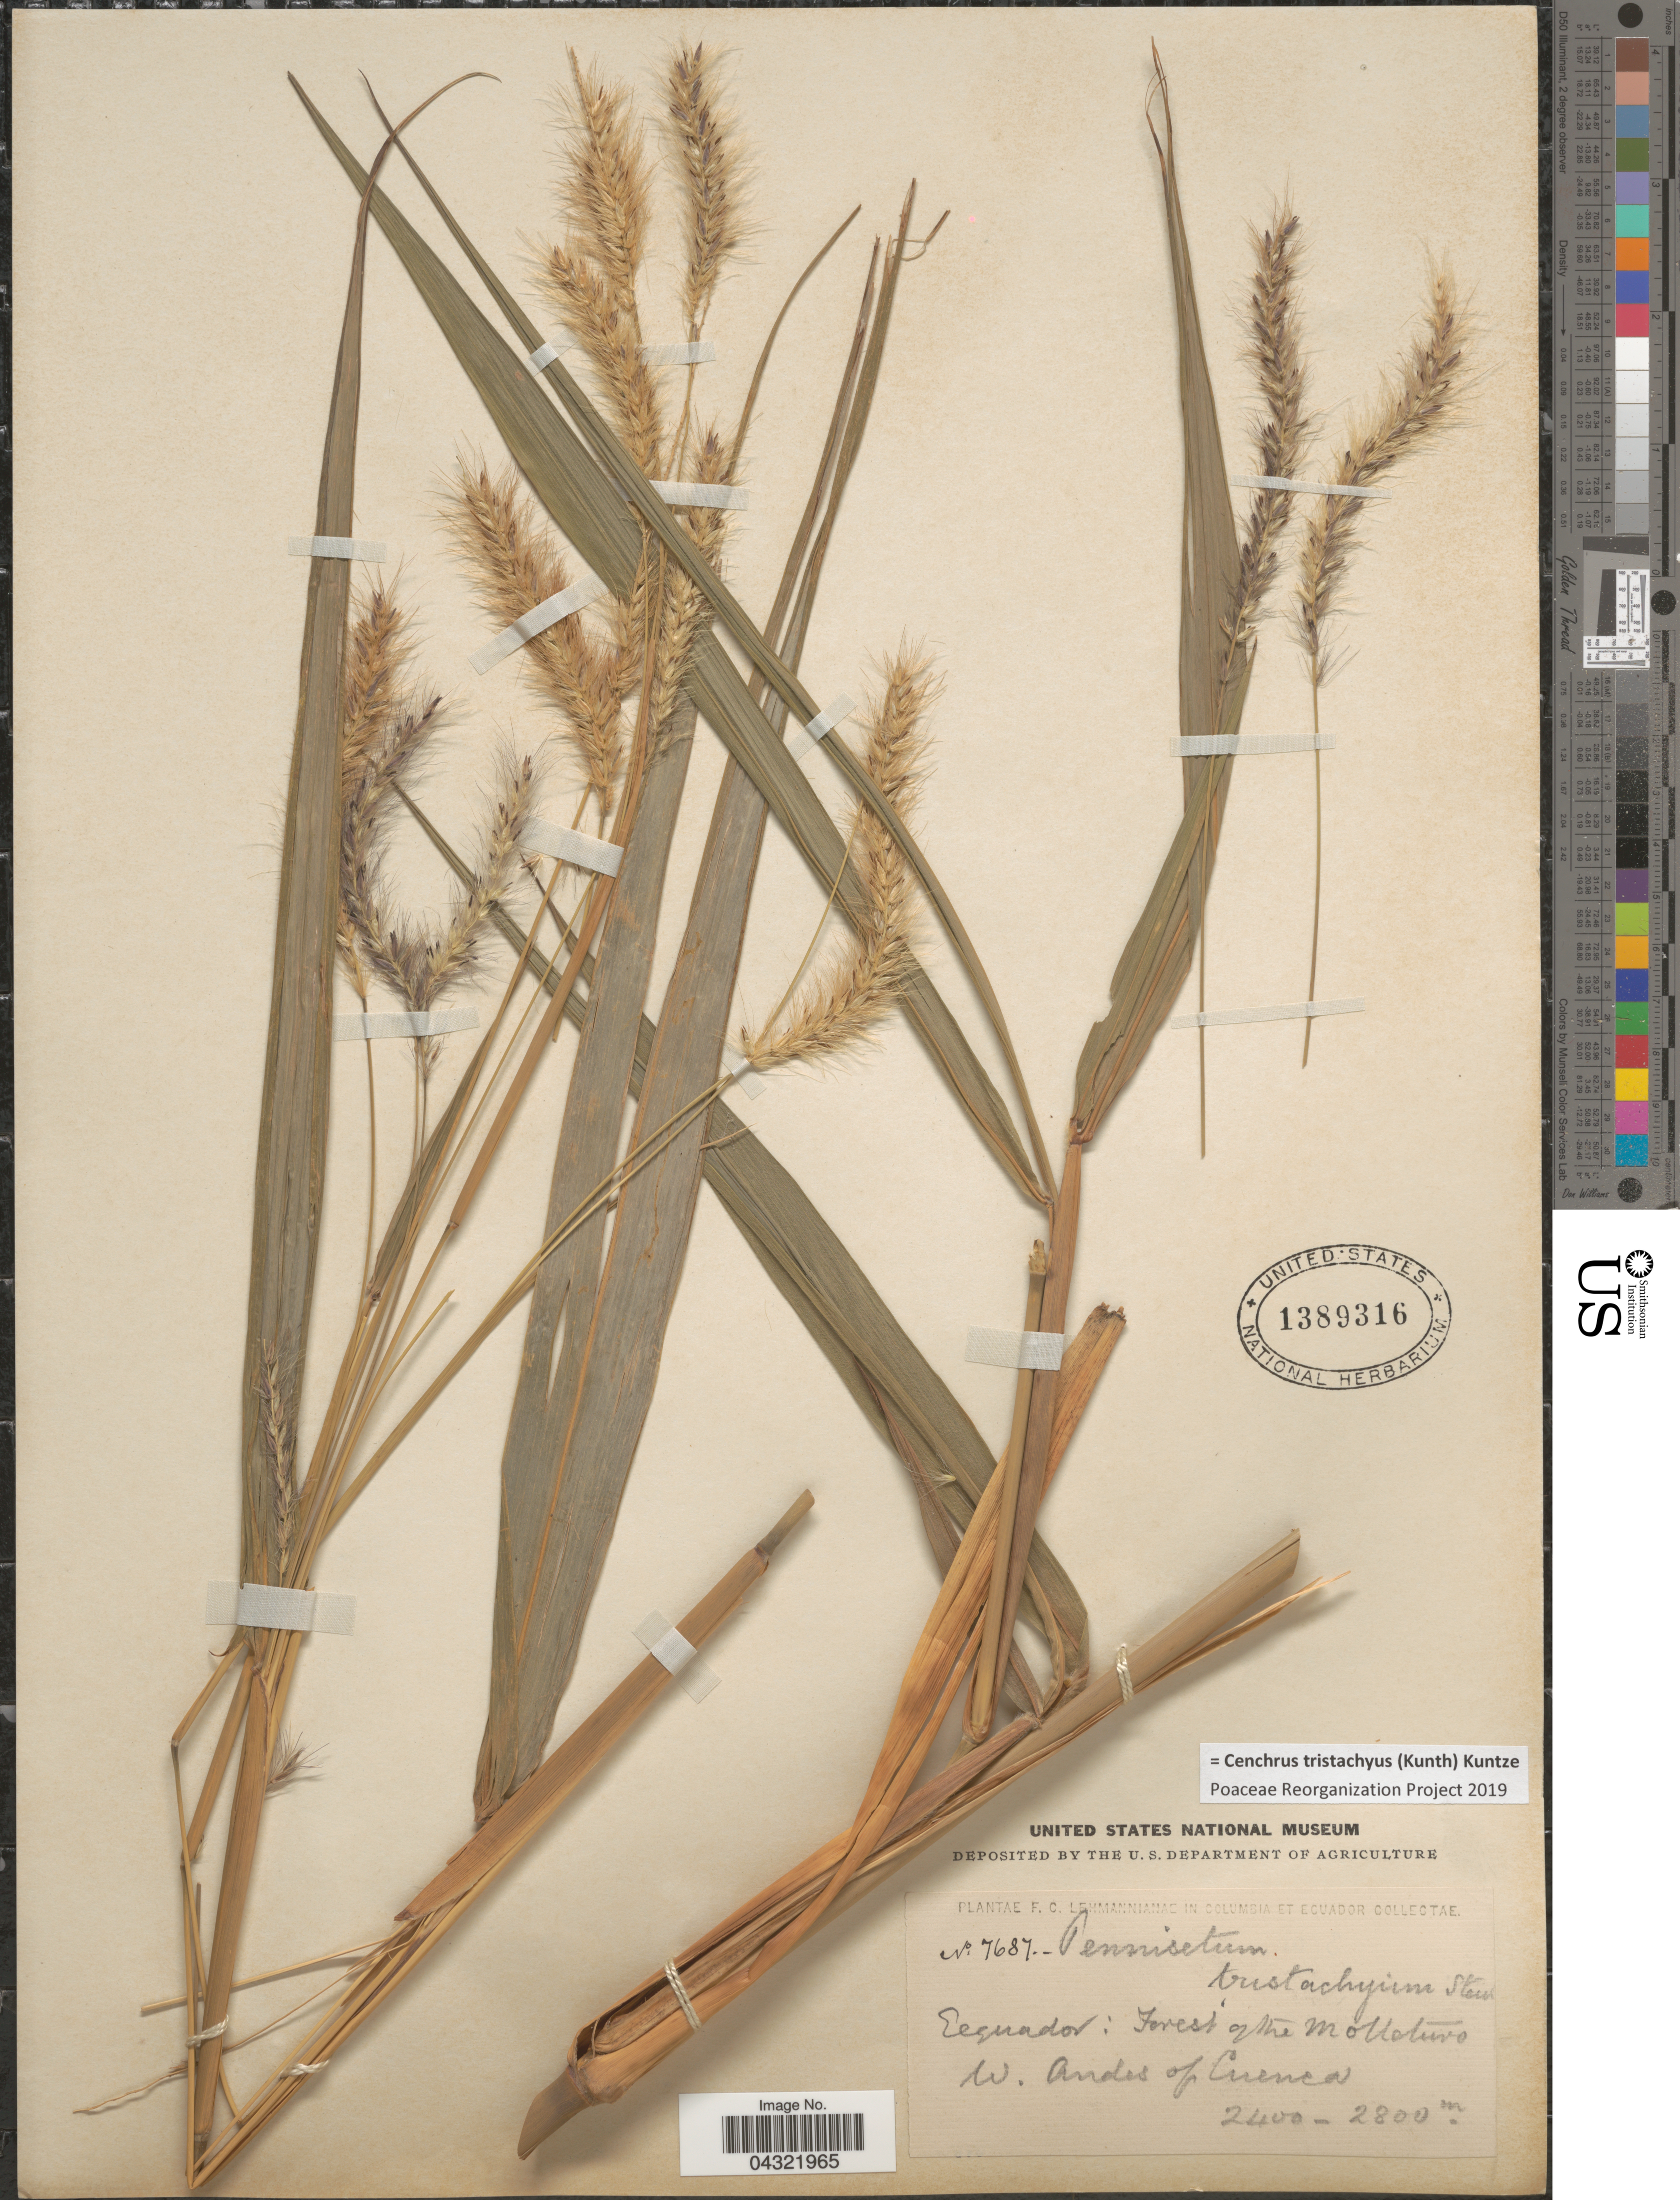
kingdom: Plantae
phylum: Tracheophyta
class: Liliopsida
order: Poales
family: Poaceae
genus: Cenchrus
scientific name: Cenchrus tristachyus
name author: (Kunth) Kuntze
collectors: F. C. Lehmann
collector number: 7687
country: Ecuador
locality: Forest of the Molleturo. W. Andes of Cuenca.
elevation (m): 2400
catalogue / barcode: US 1389316